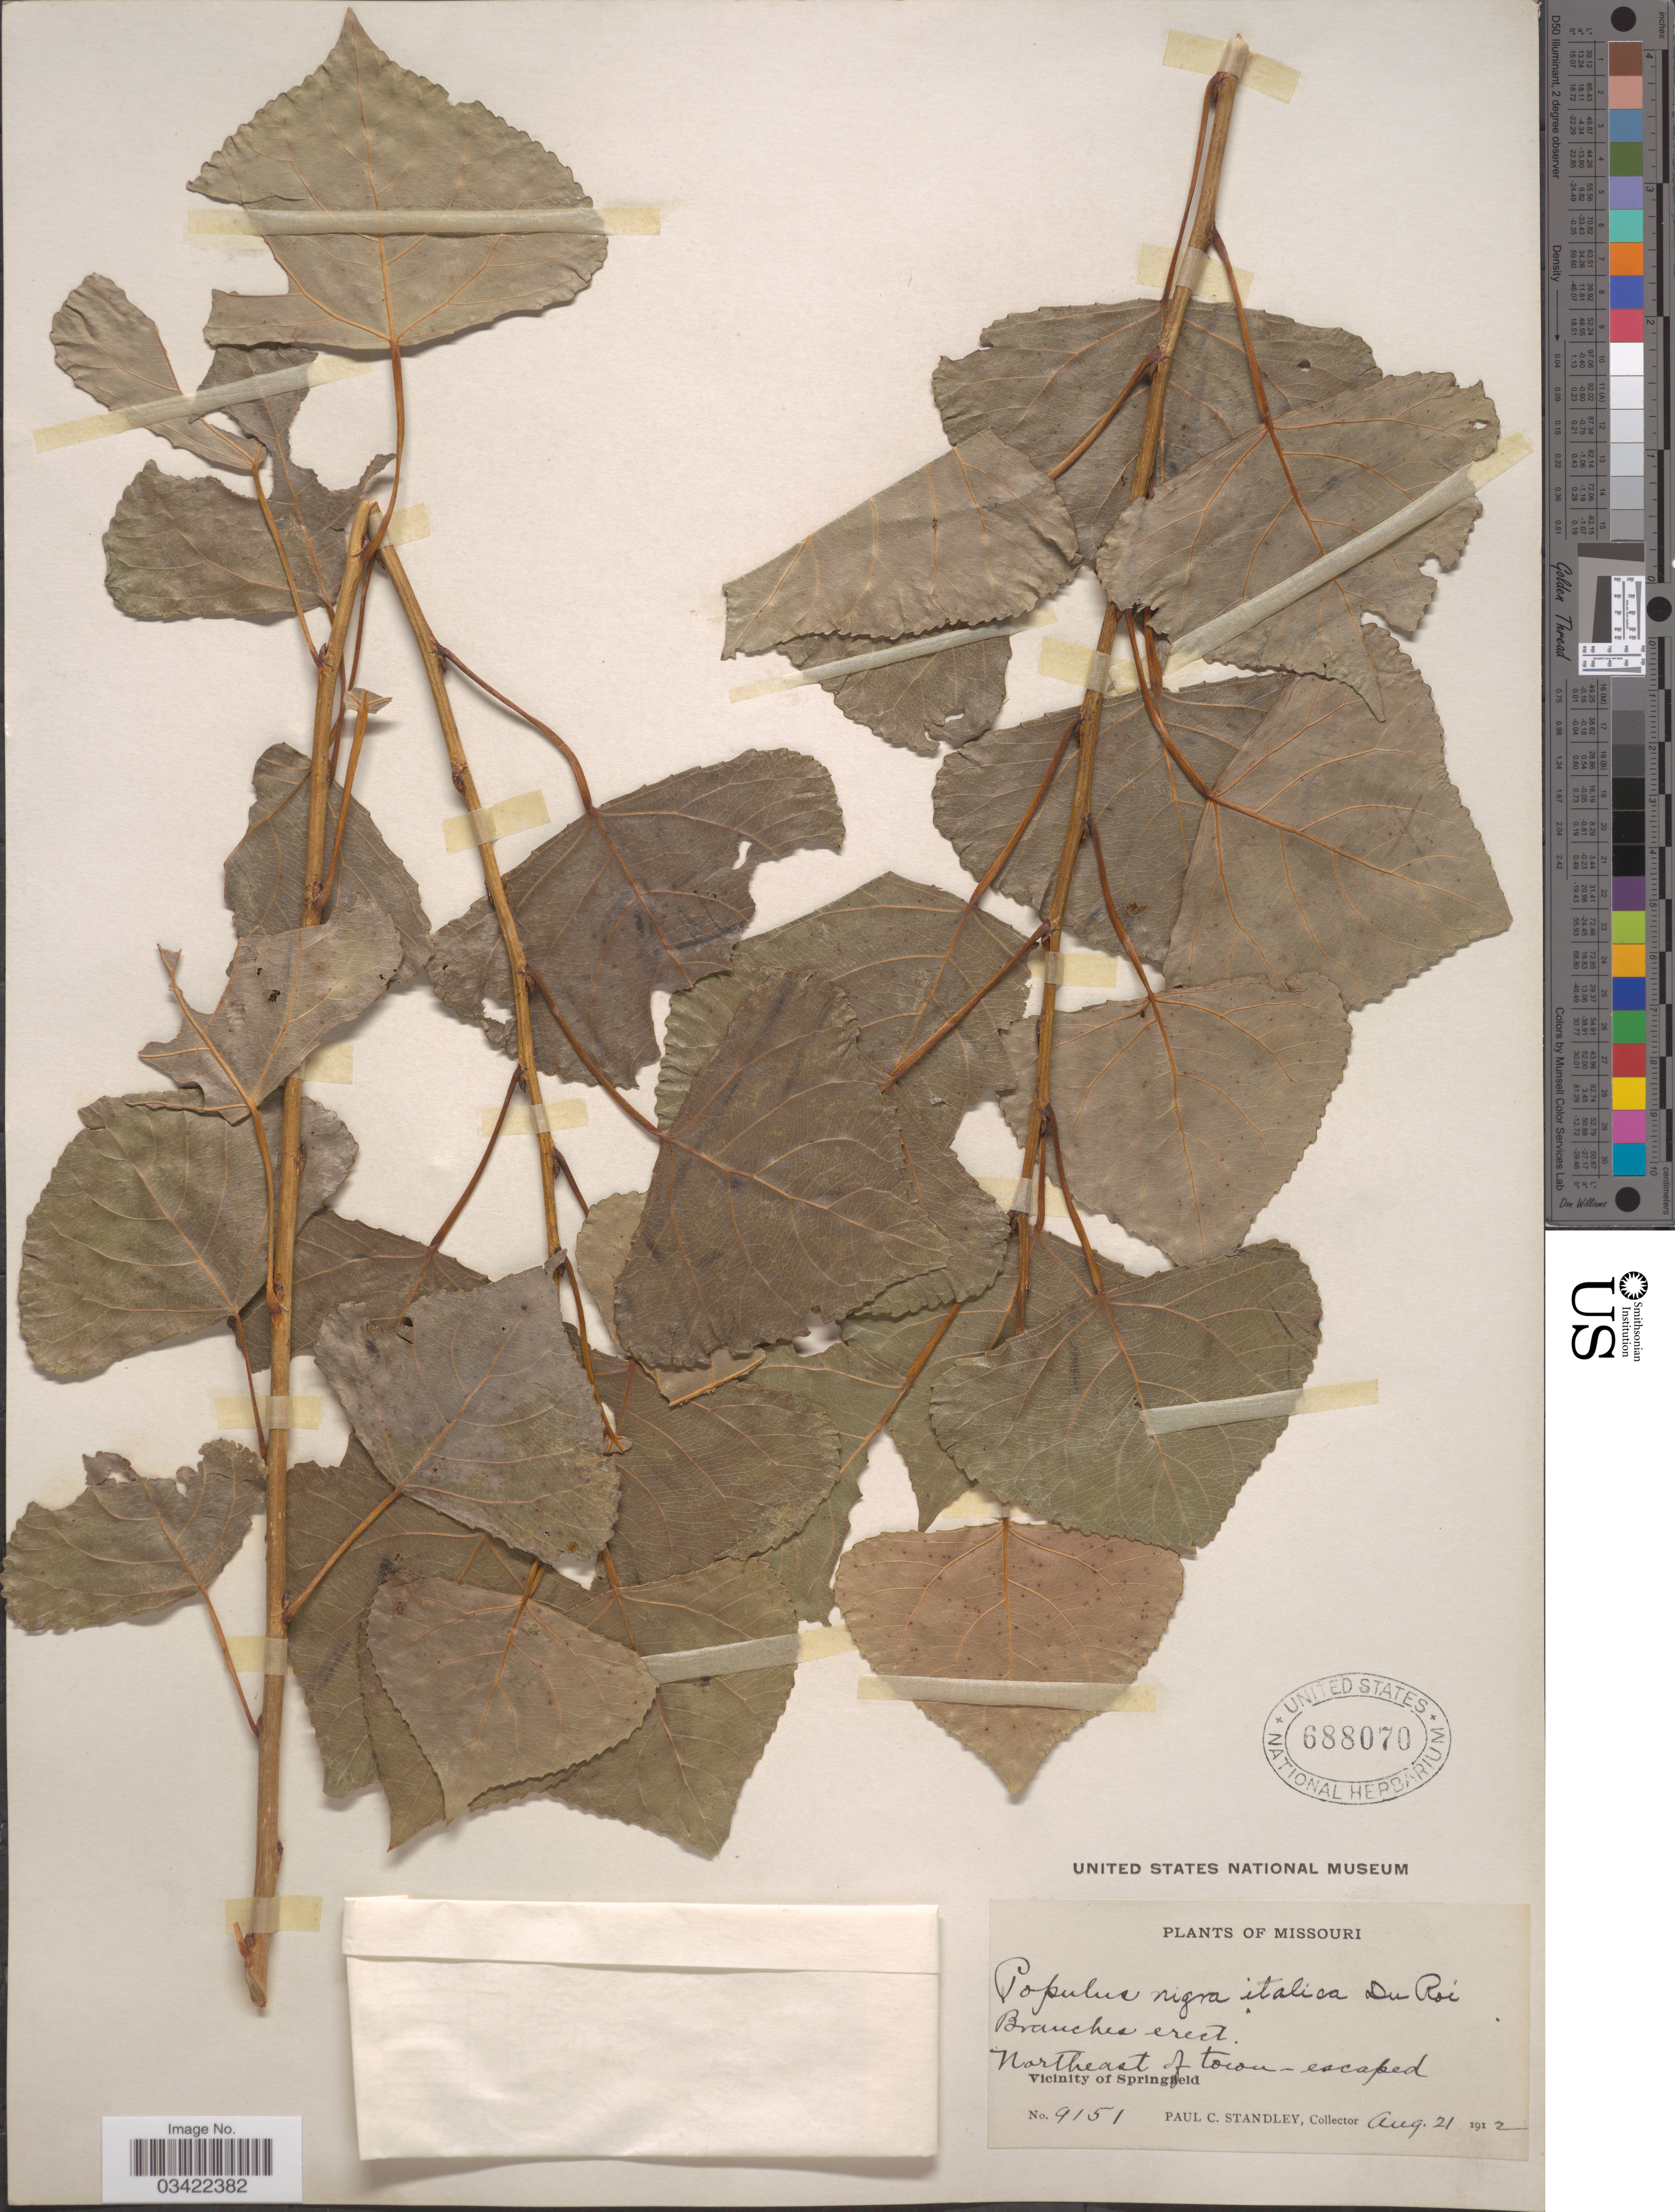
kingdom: Plantae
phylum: Tracheophyta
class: Magnoliopsida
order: Malpighiales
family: Salicaceae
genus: Populus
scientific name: Populus nigra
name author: L.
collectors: P. C. Standley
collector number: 9151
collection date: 1912-08-21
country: United States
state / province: Missouri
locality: Northeast of town - escaped. Vicinity of Springfield.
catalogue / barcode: US 688070